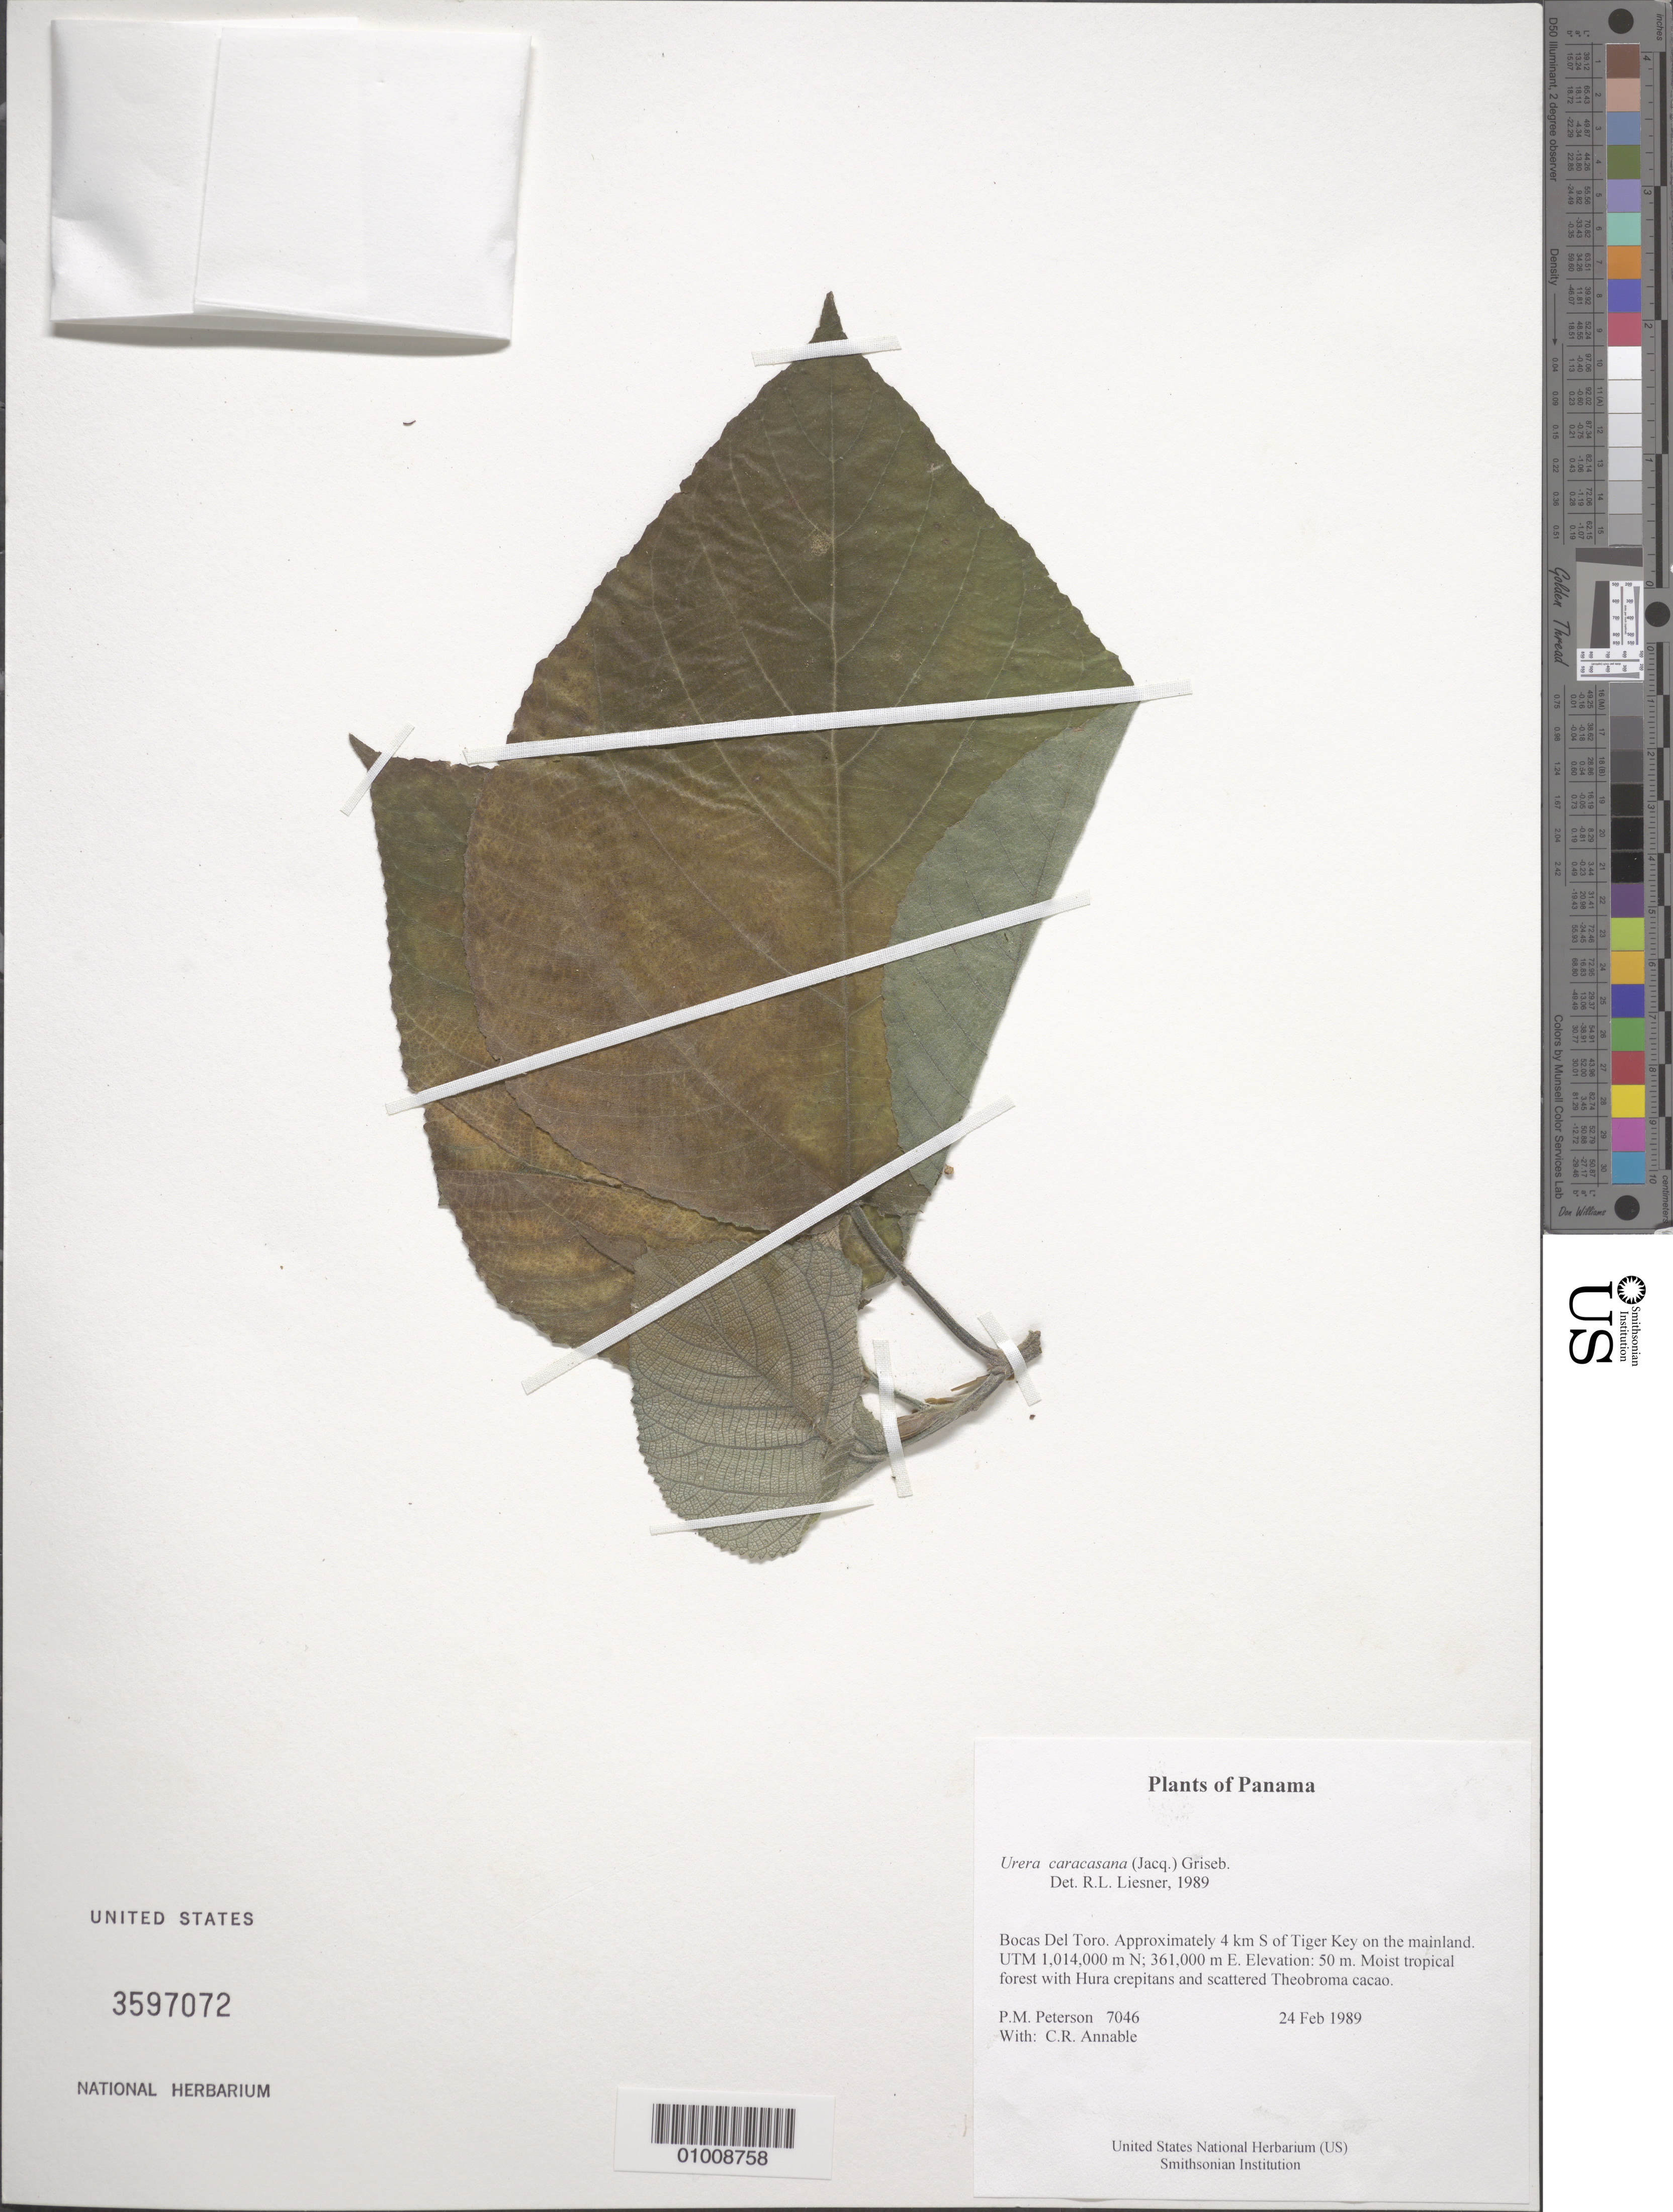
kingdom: Plantae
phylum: Tracheophyta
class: Magnoliopsida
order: Rosales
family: Urticaceae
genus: Urera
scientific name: Urera caracasana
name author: (Jacq.) Gaudich. ex Griseb.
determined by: Liesner, R. L.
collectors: P. M. Peterson & C. R. Annable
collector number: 07046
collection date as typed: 24 Feb 1989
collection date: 1989-02-24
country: Panama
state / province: Bocas del Toro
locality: Approximately 4 km S of Tiger Key on the mainland. UTM 1,014,000 m N; 361,000 m E.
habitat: Moist tropical forest with Hura crepitans and scattered Theobroma cacao.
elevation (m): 50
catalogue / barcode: US 3597072